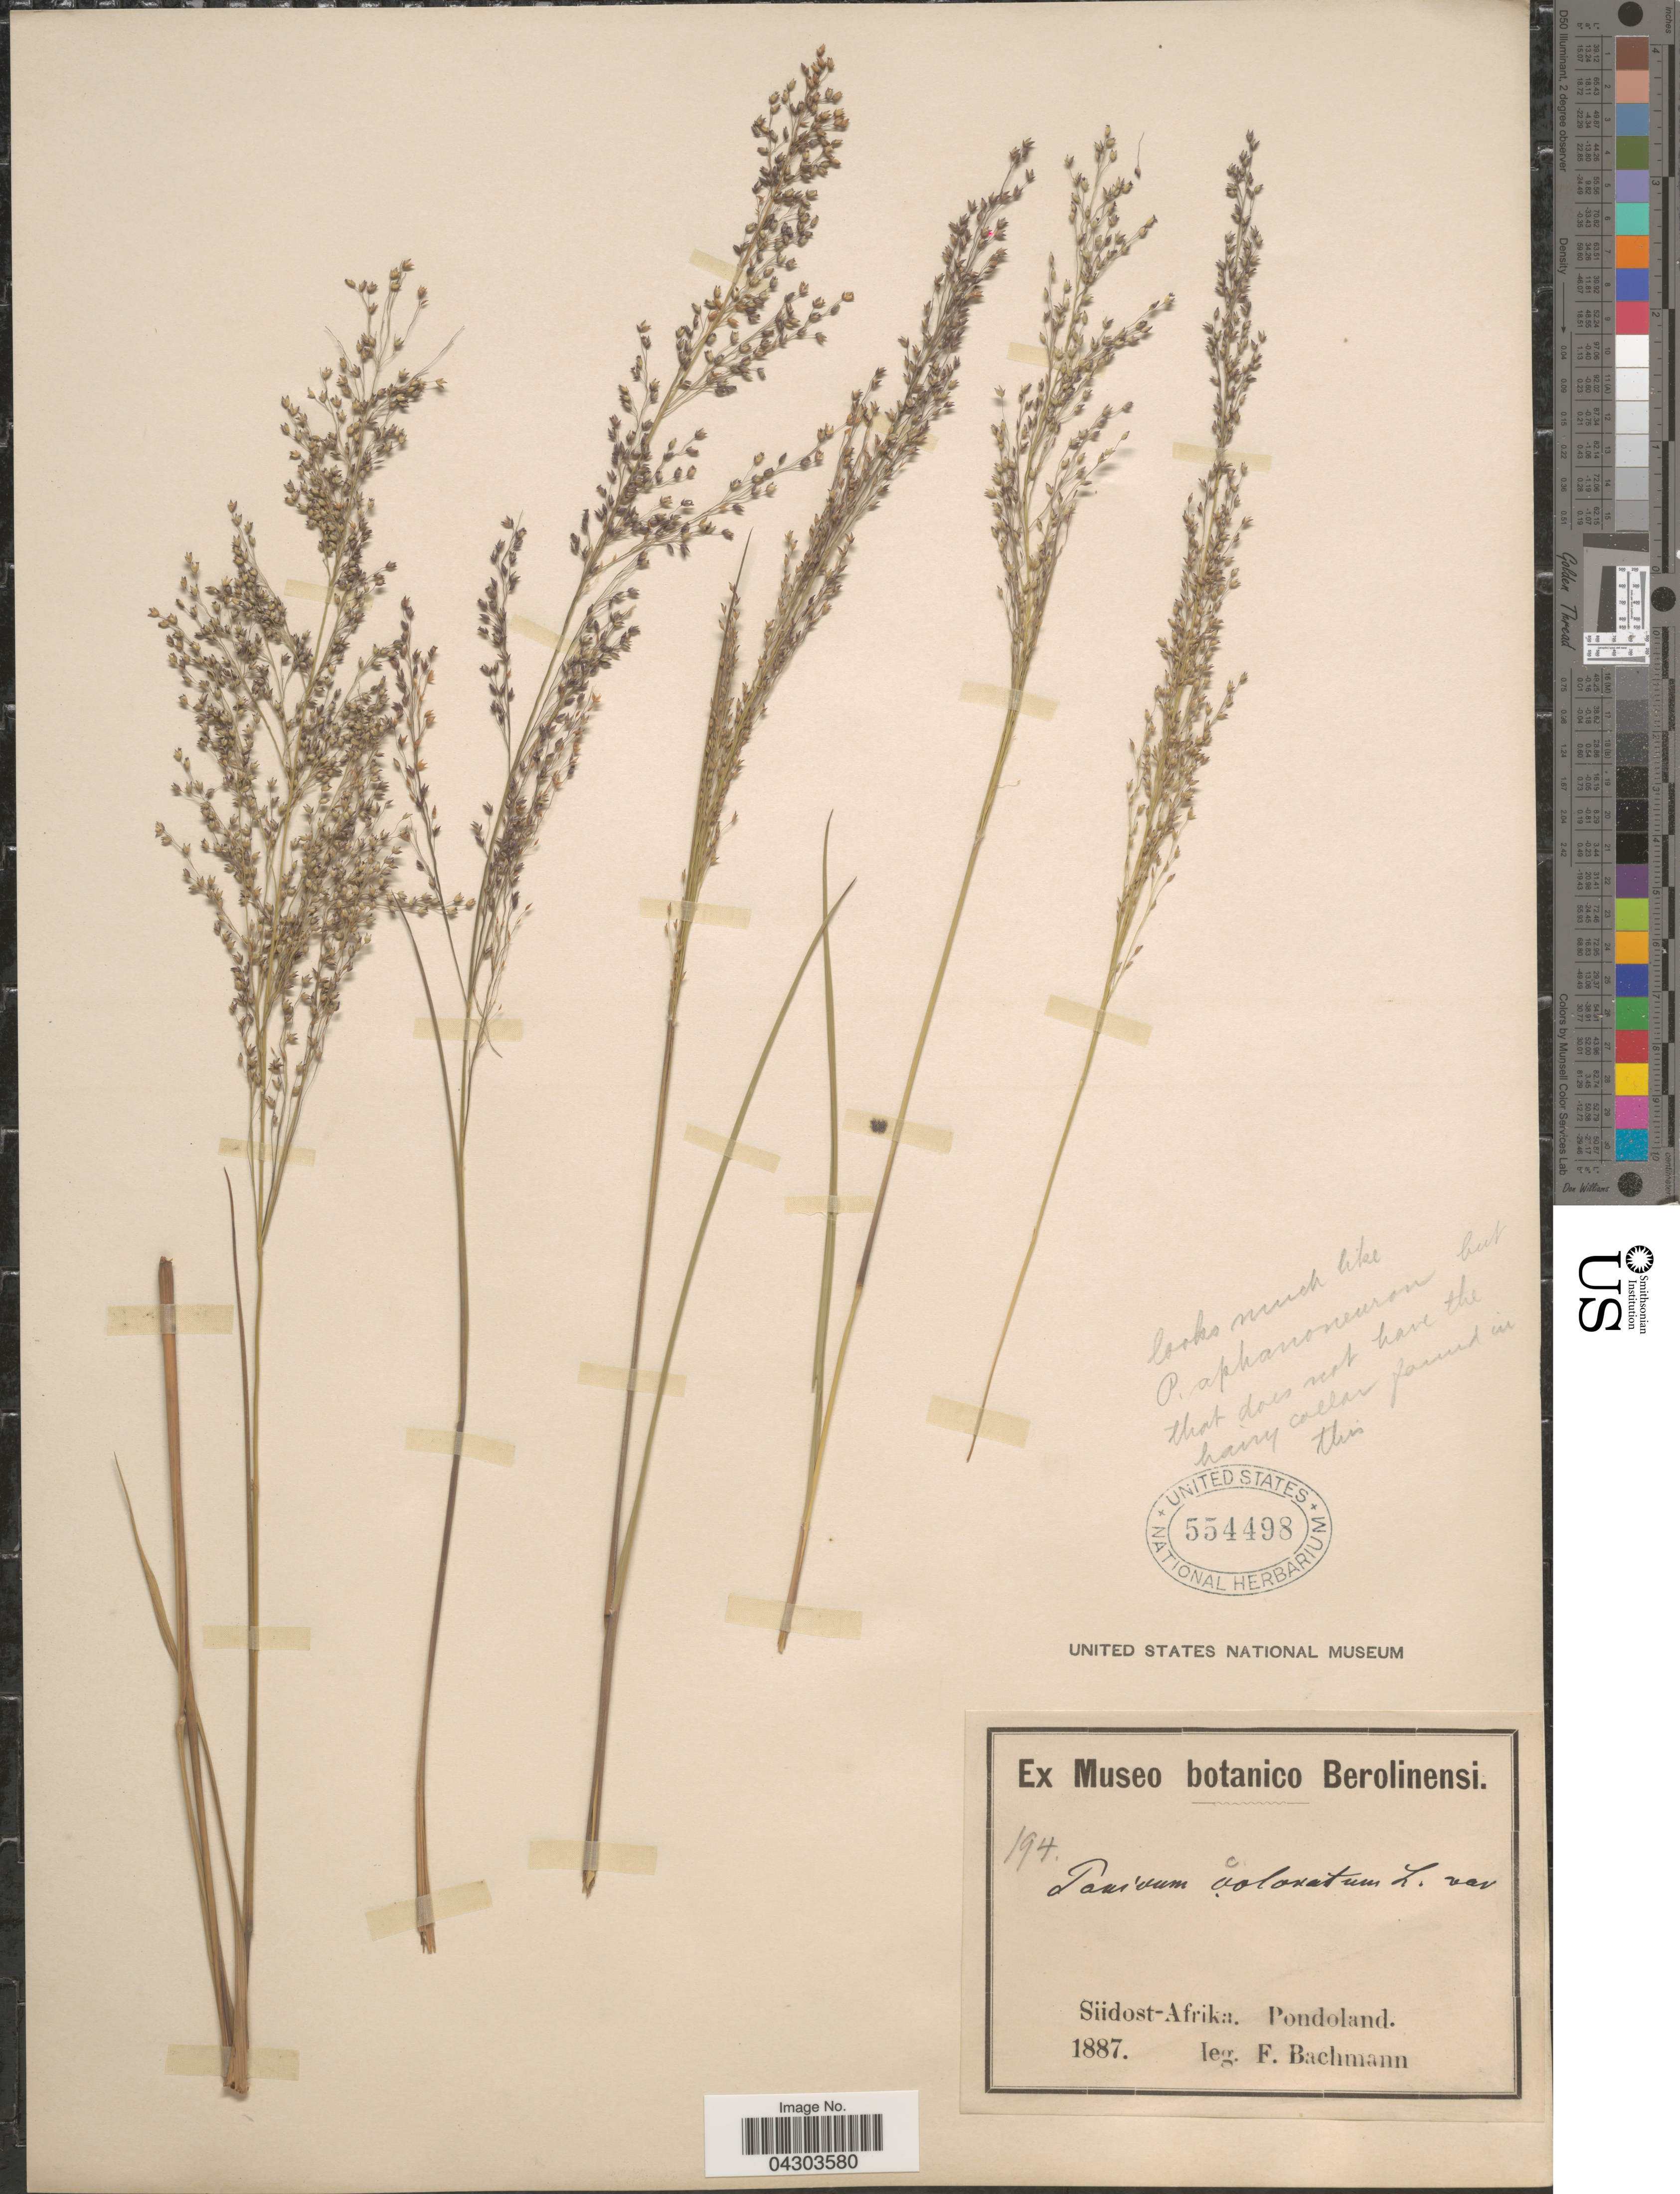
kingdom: Plantae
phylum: Tracheophyta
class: Liliopsida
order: Poales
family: Poaceae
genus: Panicum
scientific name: Panicum dregeanum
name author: Nees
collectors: F. E. T. Bachmann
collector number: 194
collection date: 1887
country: South Africa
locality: Südost-Afrika. Pondoland.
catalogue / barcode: US 554498